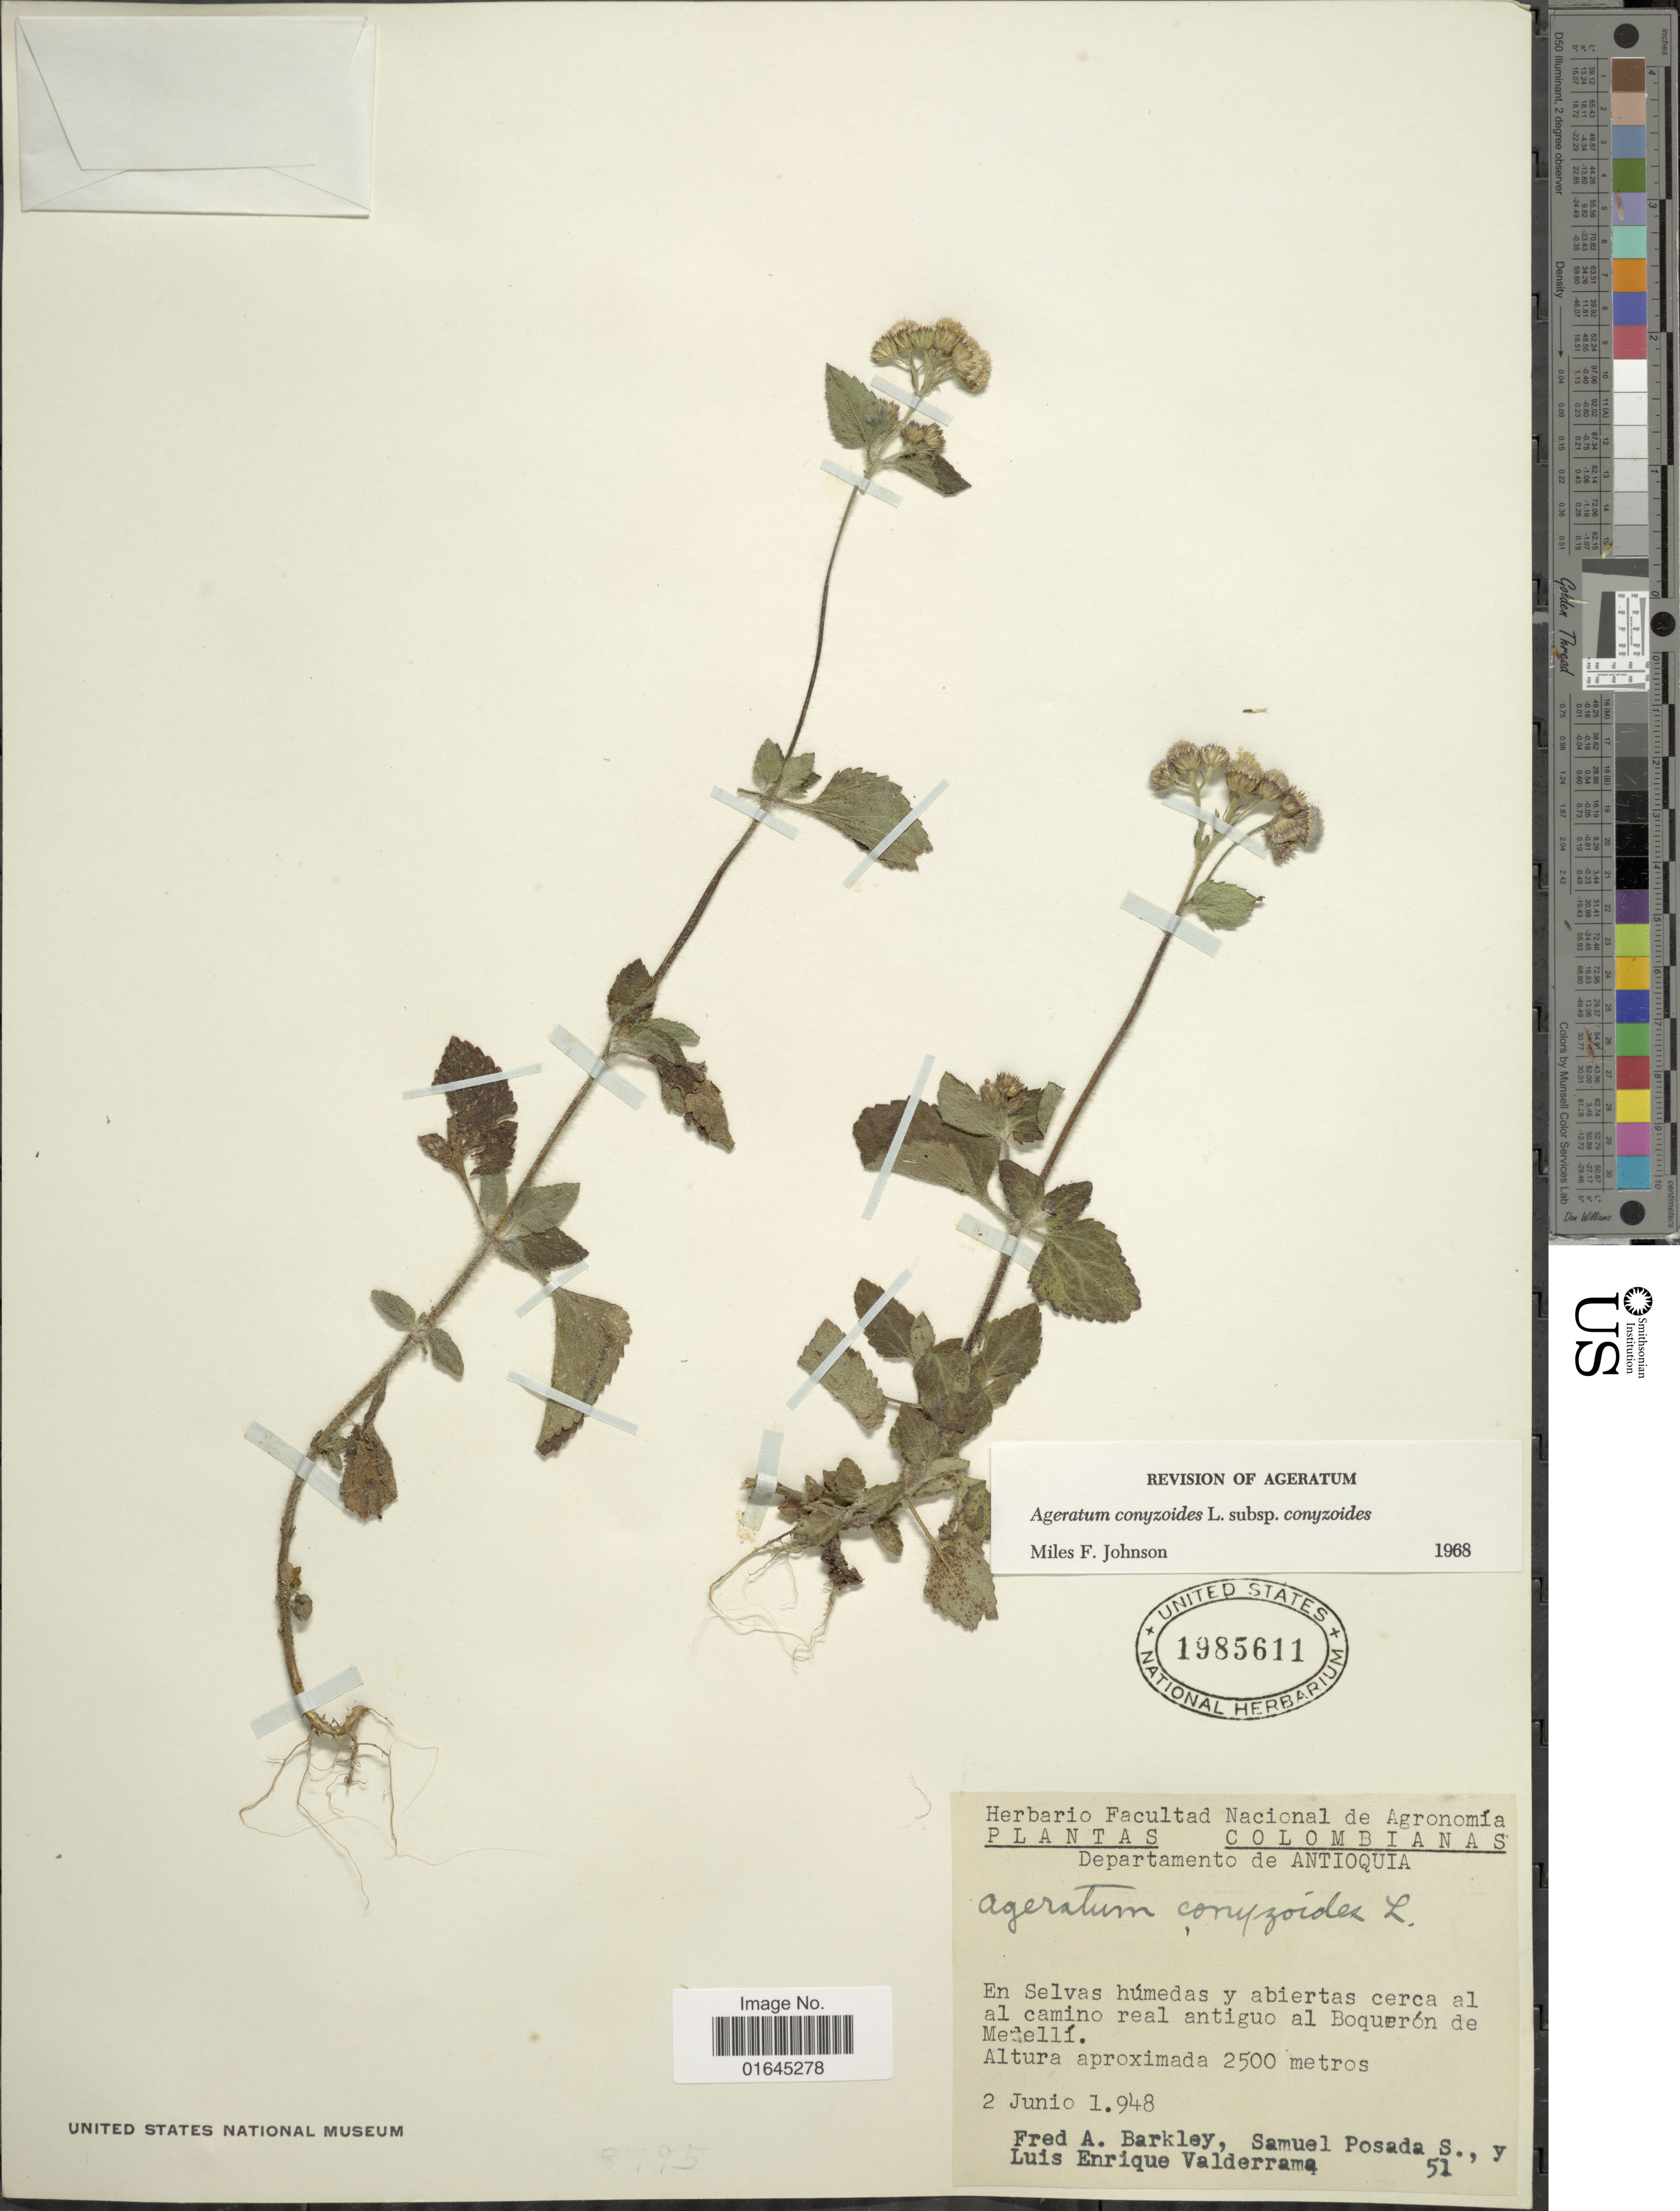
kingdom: Plantae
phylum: Tracheophyta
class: Magnoliopsida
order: Asterales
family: Asteraceae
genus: Ageratum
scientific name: Ageratum conyzoides subsp. conyzoides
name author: L.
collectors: F. A. Barkley, S. Posada & L. E. Valderrama V.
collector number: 51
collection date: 1948-06-02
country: Colombia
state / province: Antioquia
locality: En Selvas húmedas y abiertas cerca al al camino real antiguo al Boquerón de Medellí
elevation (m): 2500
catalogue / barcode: US 1985611